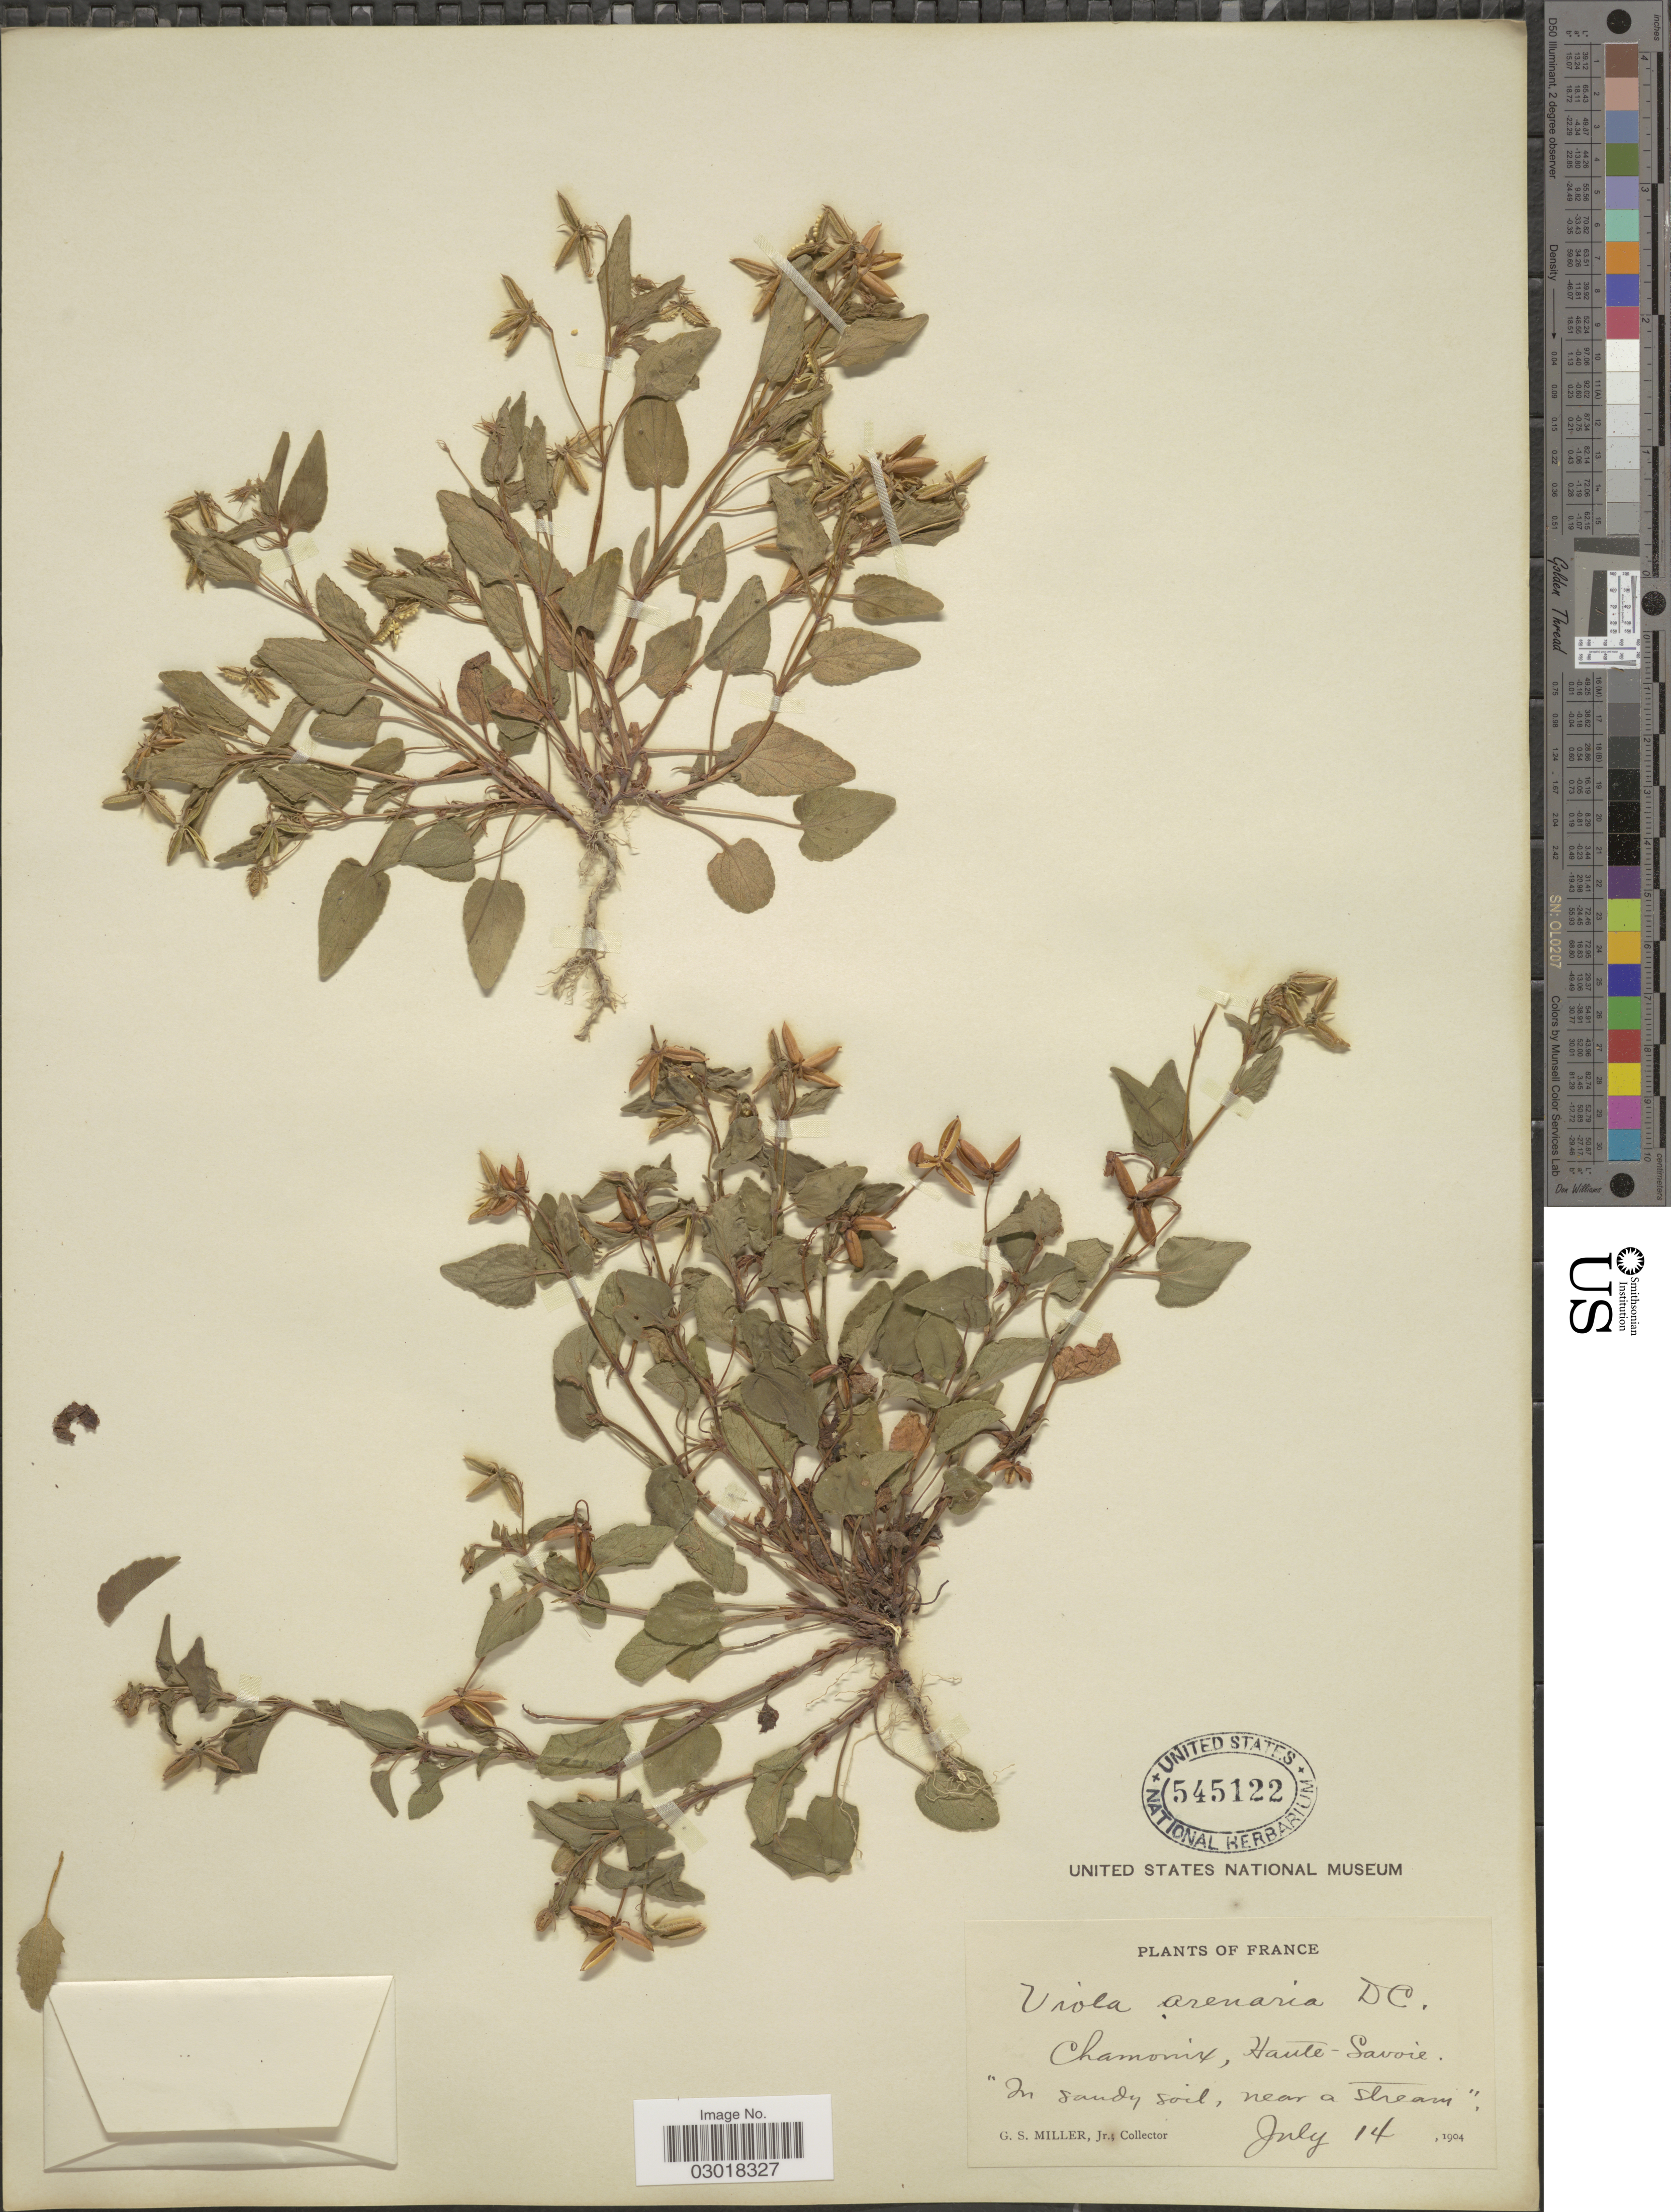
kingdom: Plantae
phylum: Tracheophyta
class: Magnoliopsida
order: Malpighiales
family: Violaceae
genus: Viola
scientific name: Viola arenaria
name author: DC.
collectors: G. S. Miller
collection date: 1904-07-14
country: France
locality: Chamonix, Haute-Savoie.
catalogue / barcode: US 545122